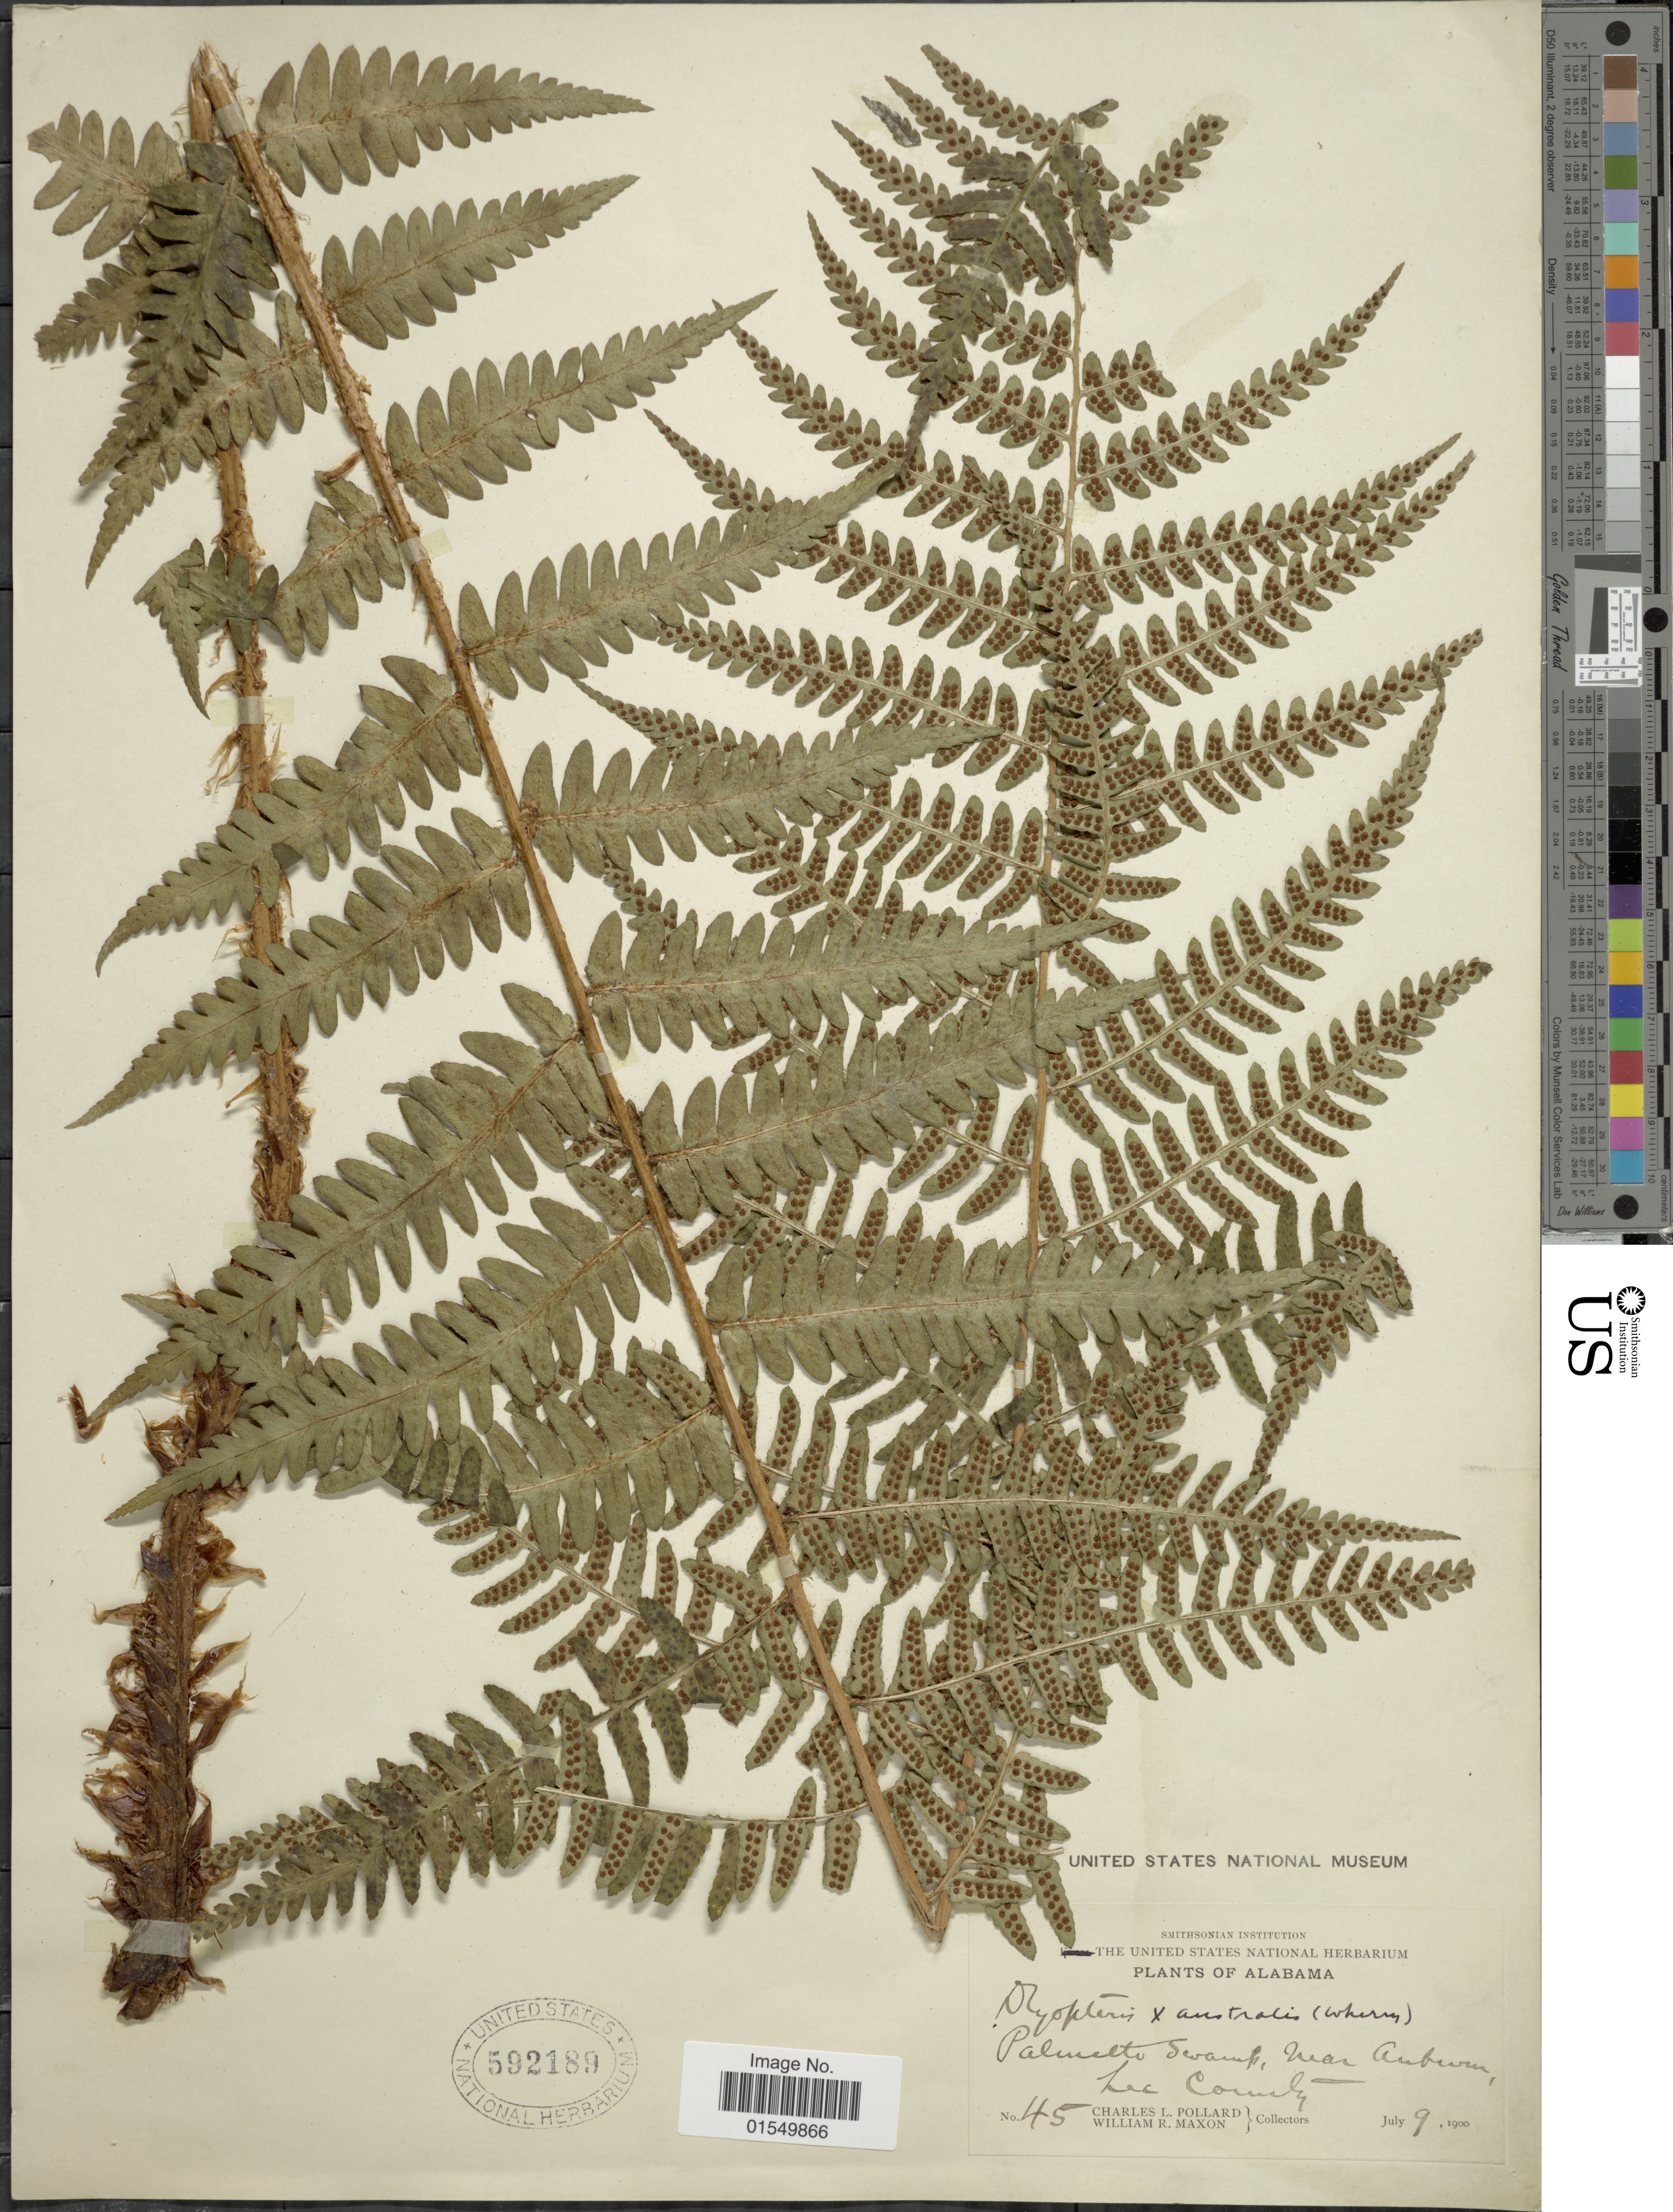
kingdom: Plantae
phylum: Tracheophyta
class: Polypodiopsida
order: Polypodiales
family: Dryopteridaceae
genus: Dryopteris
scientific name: Dryopteris x australis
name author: (Wherry) Small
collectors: C. L. Pollard & W. R. Maxon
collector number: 45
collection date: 1900-07-09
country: United States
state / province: Alabama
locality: Palmetto swamp, near Auburn, Lee County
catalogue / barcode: US 592189